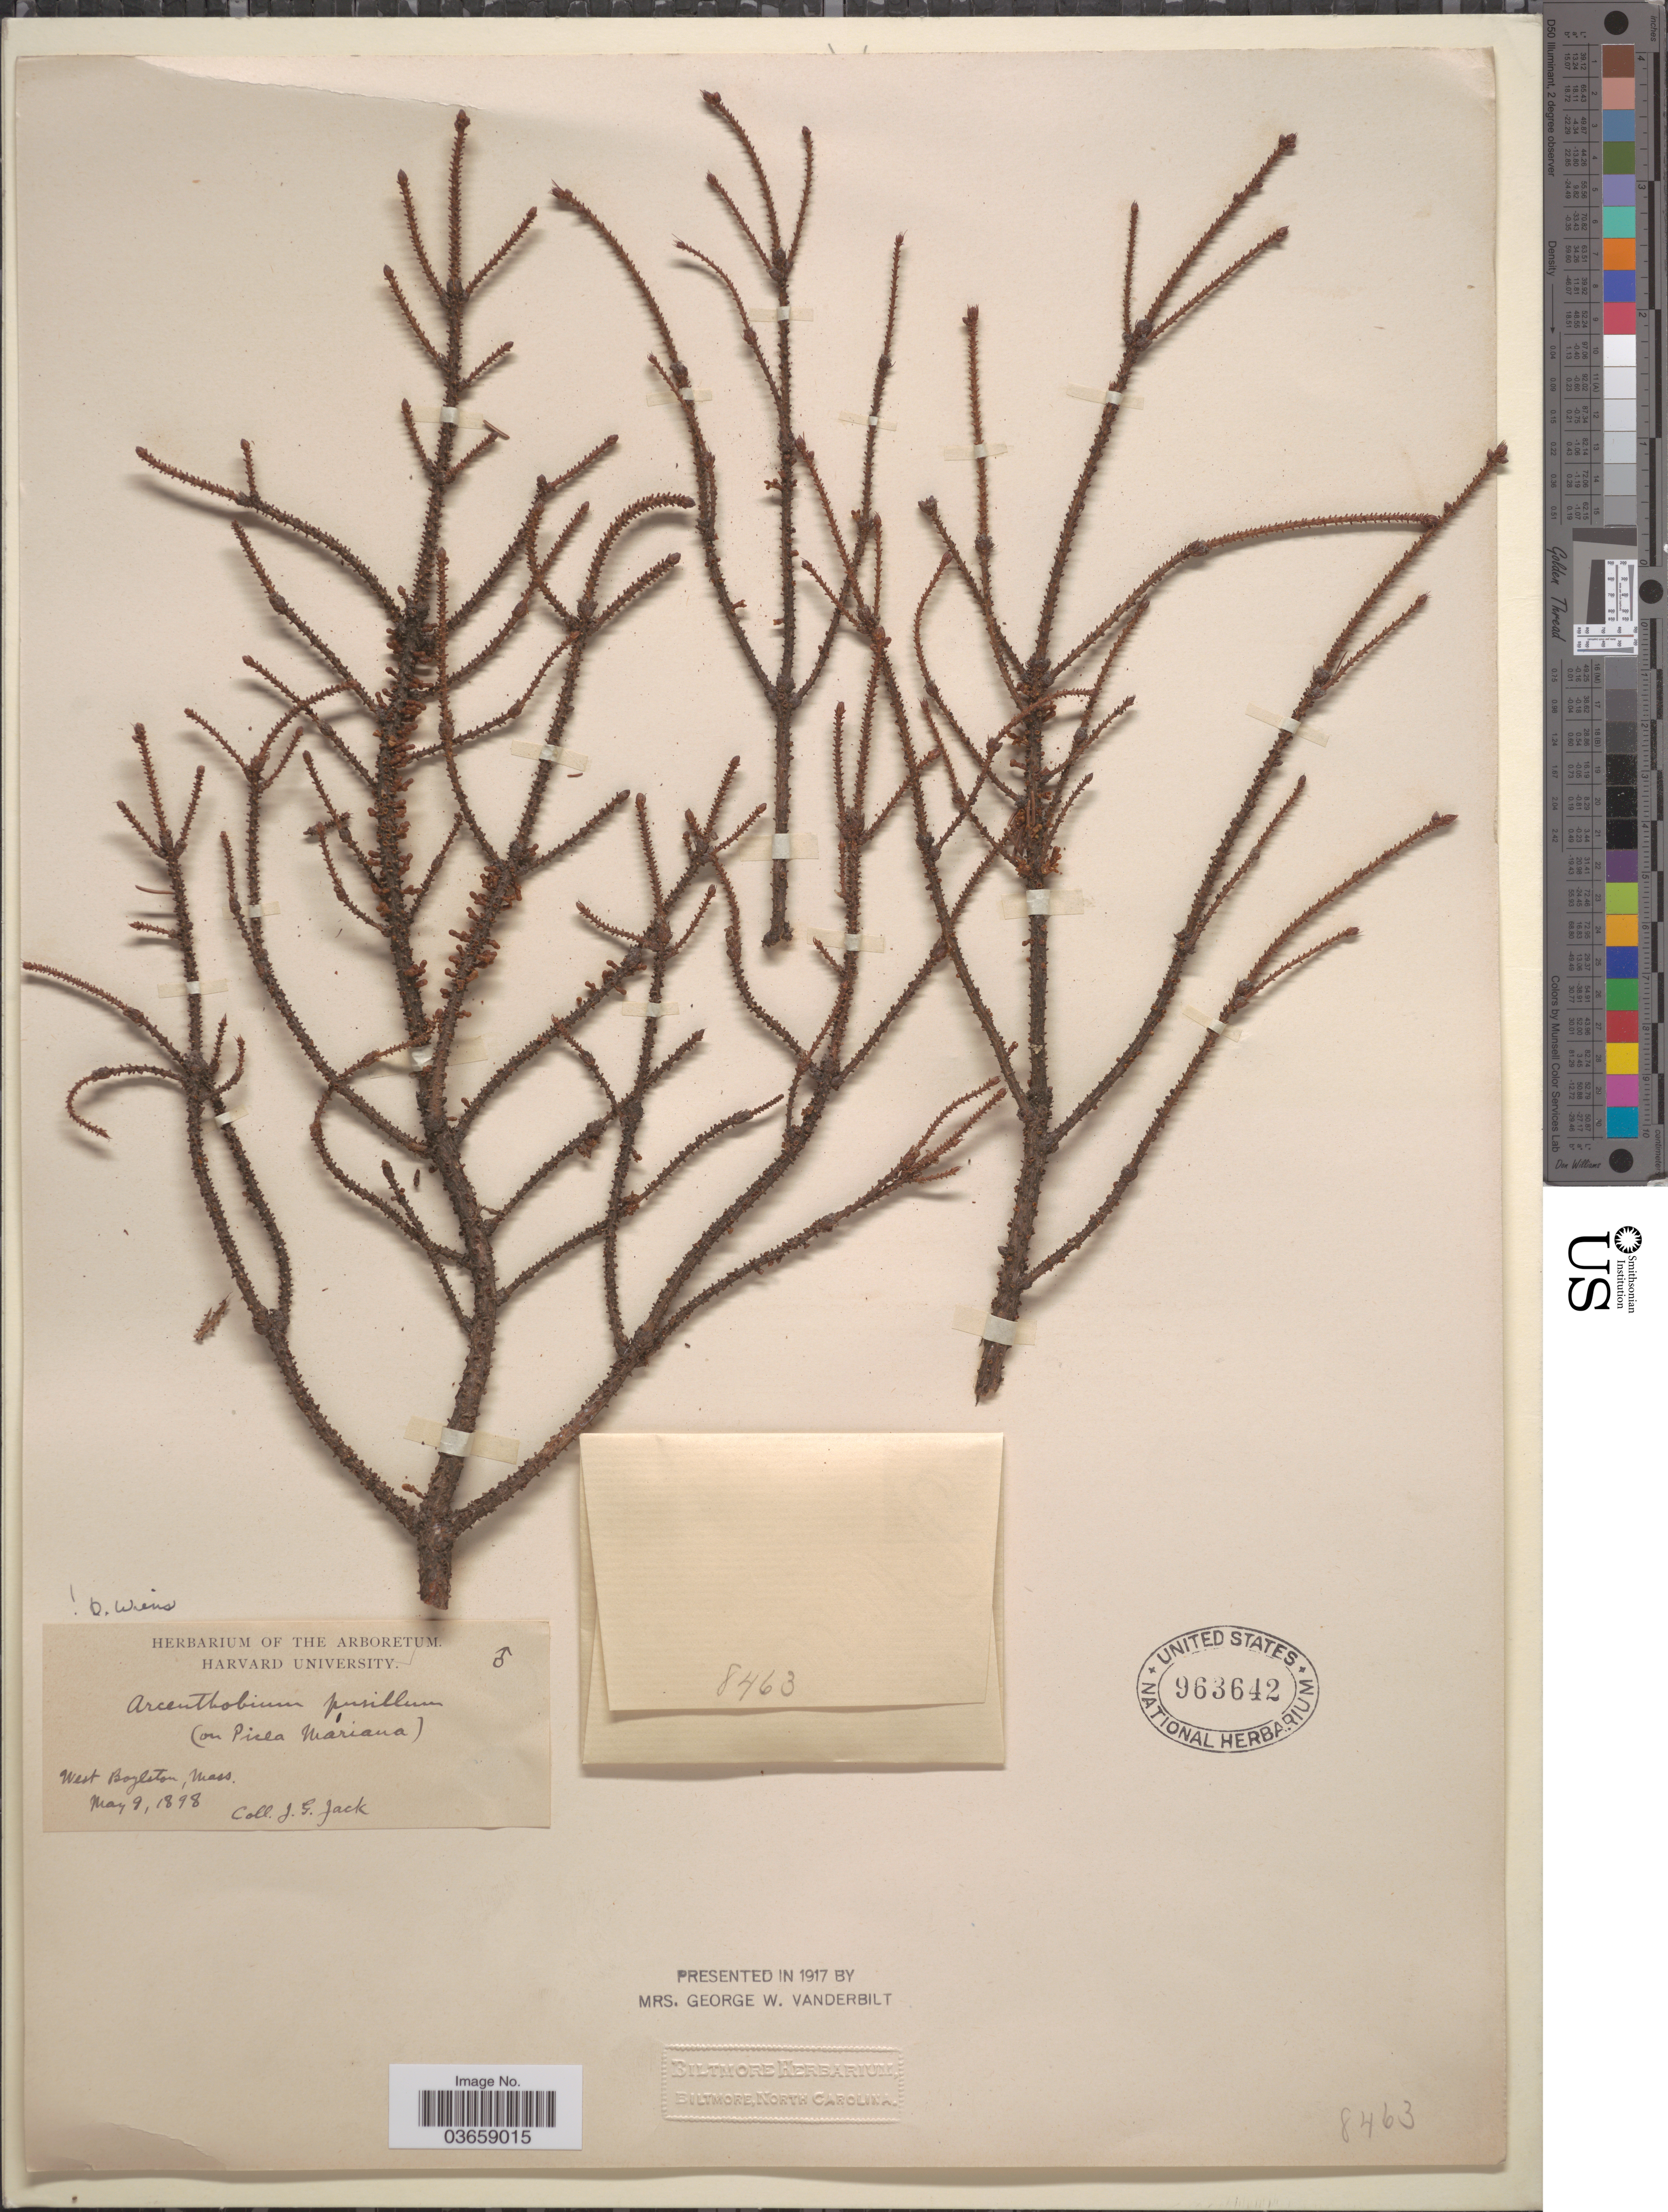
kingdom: Plantae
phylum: Tracheophyta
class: Magnoliopsida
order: Santalales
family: Viscaceae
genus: Arceuthobium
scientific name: Arceuthobium pusillum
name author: Peck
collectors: J. G. Jack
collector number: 8463?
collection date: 1898-05-09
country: United States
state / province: Massachusetts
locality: West Boylston.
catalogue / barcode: US 963642